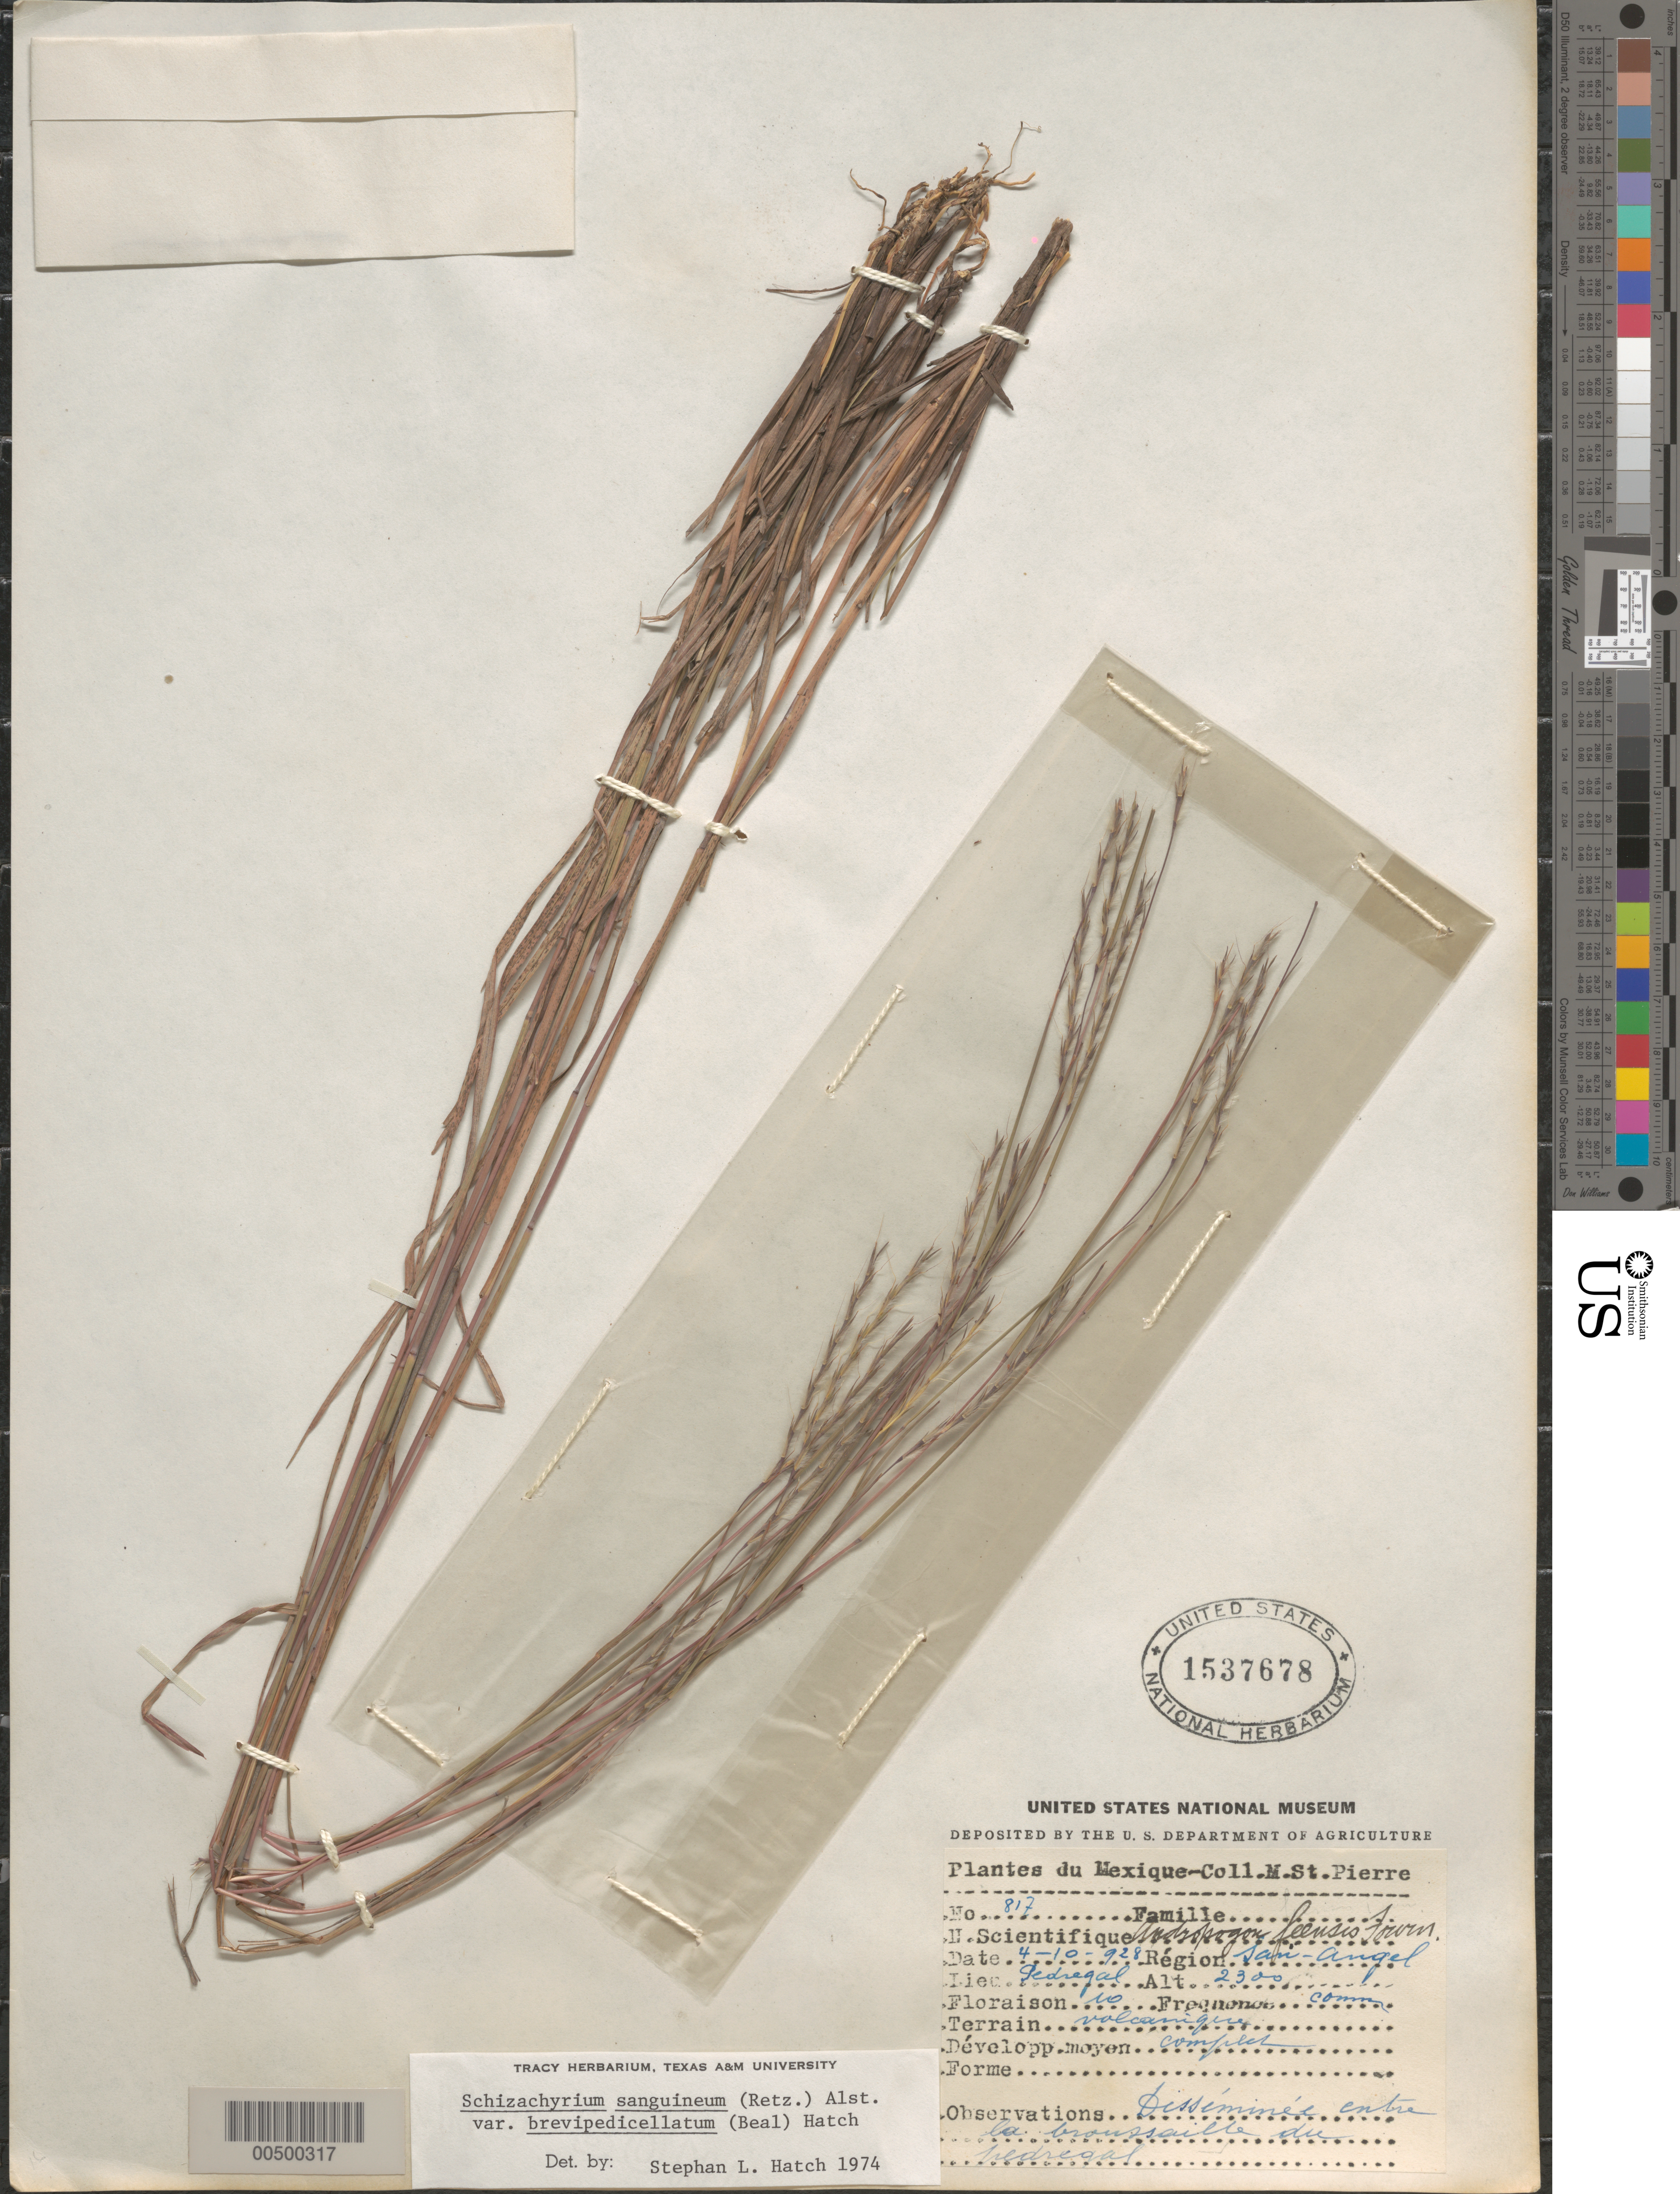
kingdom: Plantae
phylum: Tracheophyta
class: Liliopsida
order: Poales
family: Poaceae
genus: Schizachyrium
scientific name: Schizachyrium sanguineum var. brevipedicellatum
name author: (W.J. Beal) S.L. Hatch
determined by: Hatch, S. L.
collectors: M. Saint-Pierre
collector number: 817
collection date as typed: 4 Oct 1928 or 10 Apr 1928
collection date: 1928-04-10 or 1928-10-04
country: Mexico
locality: San Angel, Pedregal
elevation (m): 2300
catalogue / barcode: US 1537678